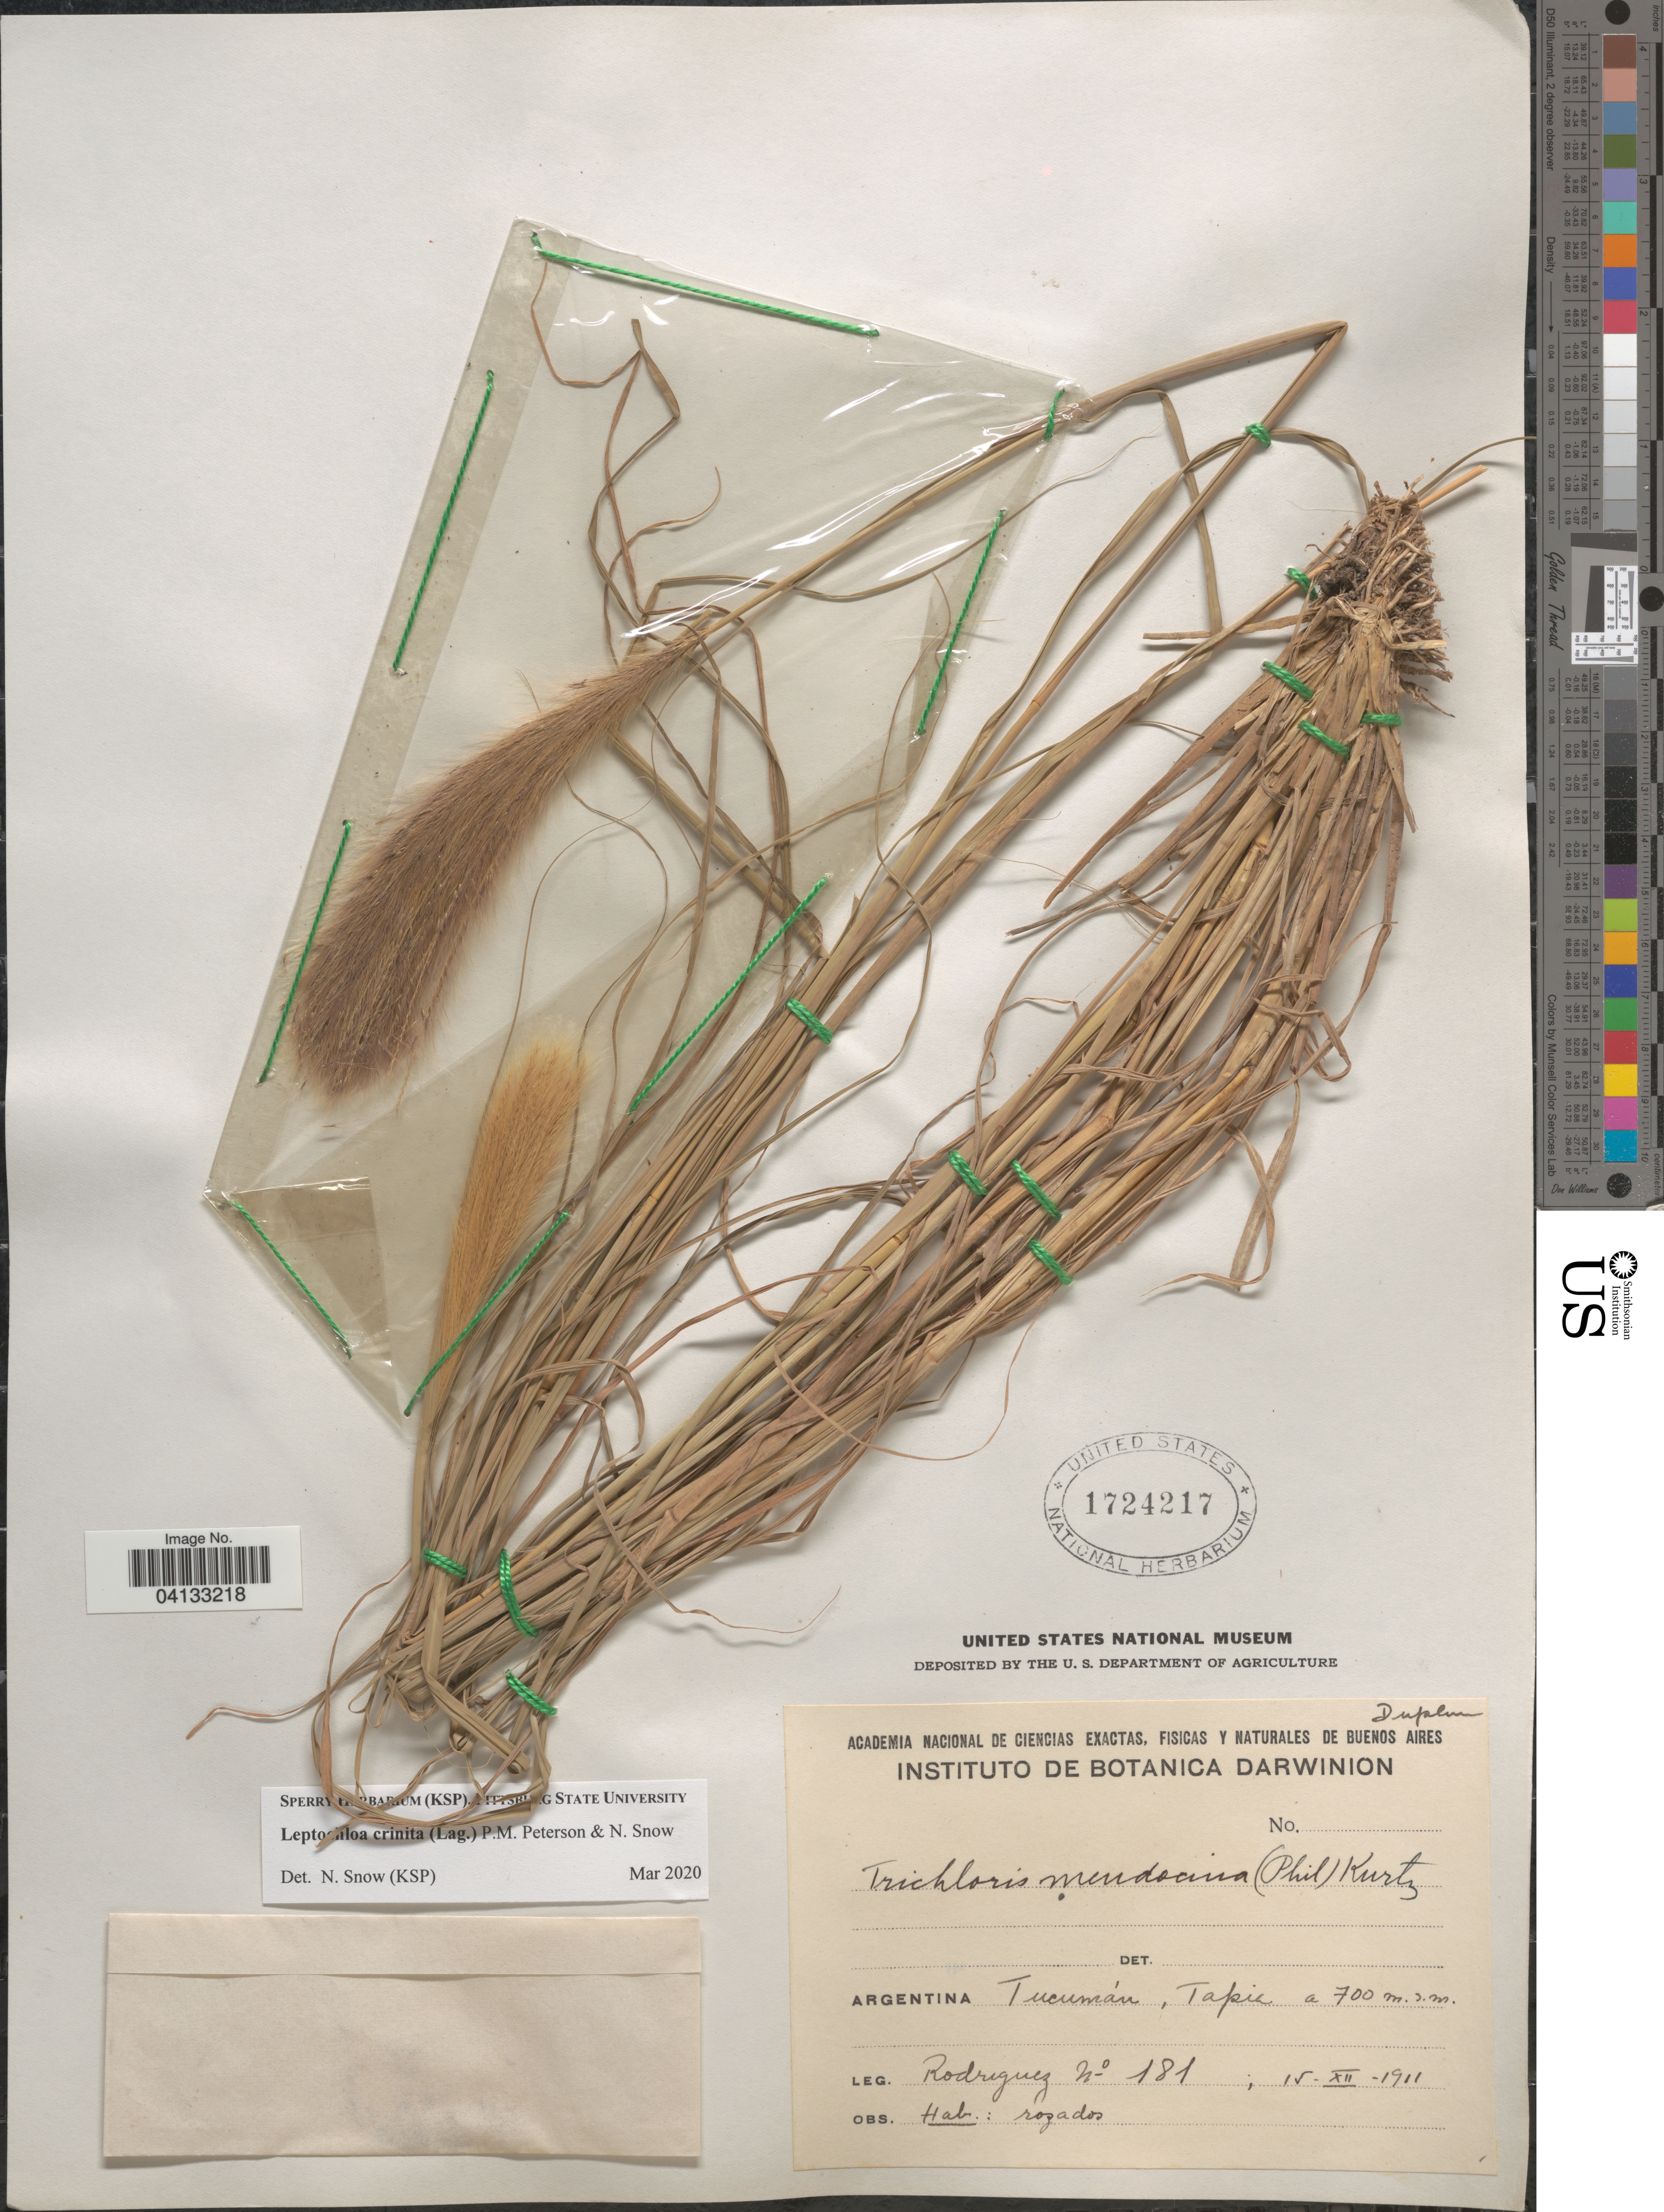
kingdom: Plantae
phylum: Tracheophyta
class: Liliopsida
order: Poales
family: Poaceae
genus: Leptochloa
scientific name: Leptochloa crinita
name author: (Lag.) P.M. Peterson & N. Snow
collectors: Rodriguez, --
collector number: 181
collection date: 1911-12-15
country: Argentina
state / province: Tucuman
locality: Tapia.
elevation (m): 700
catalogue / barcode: US 1724217